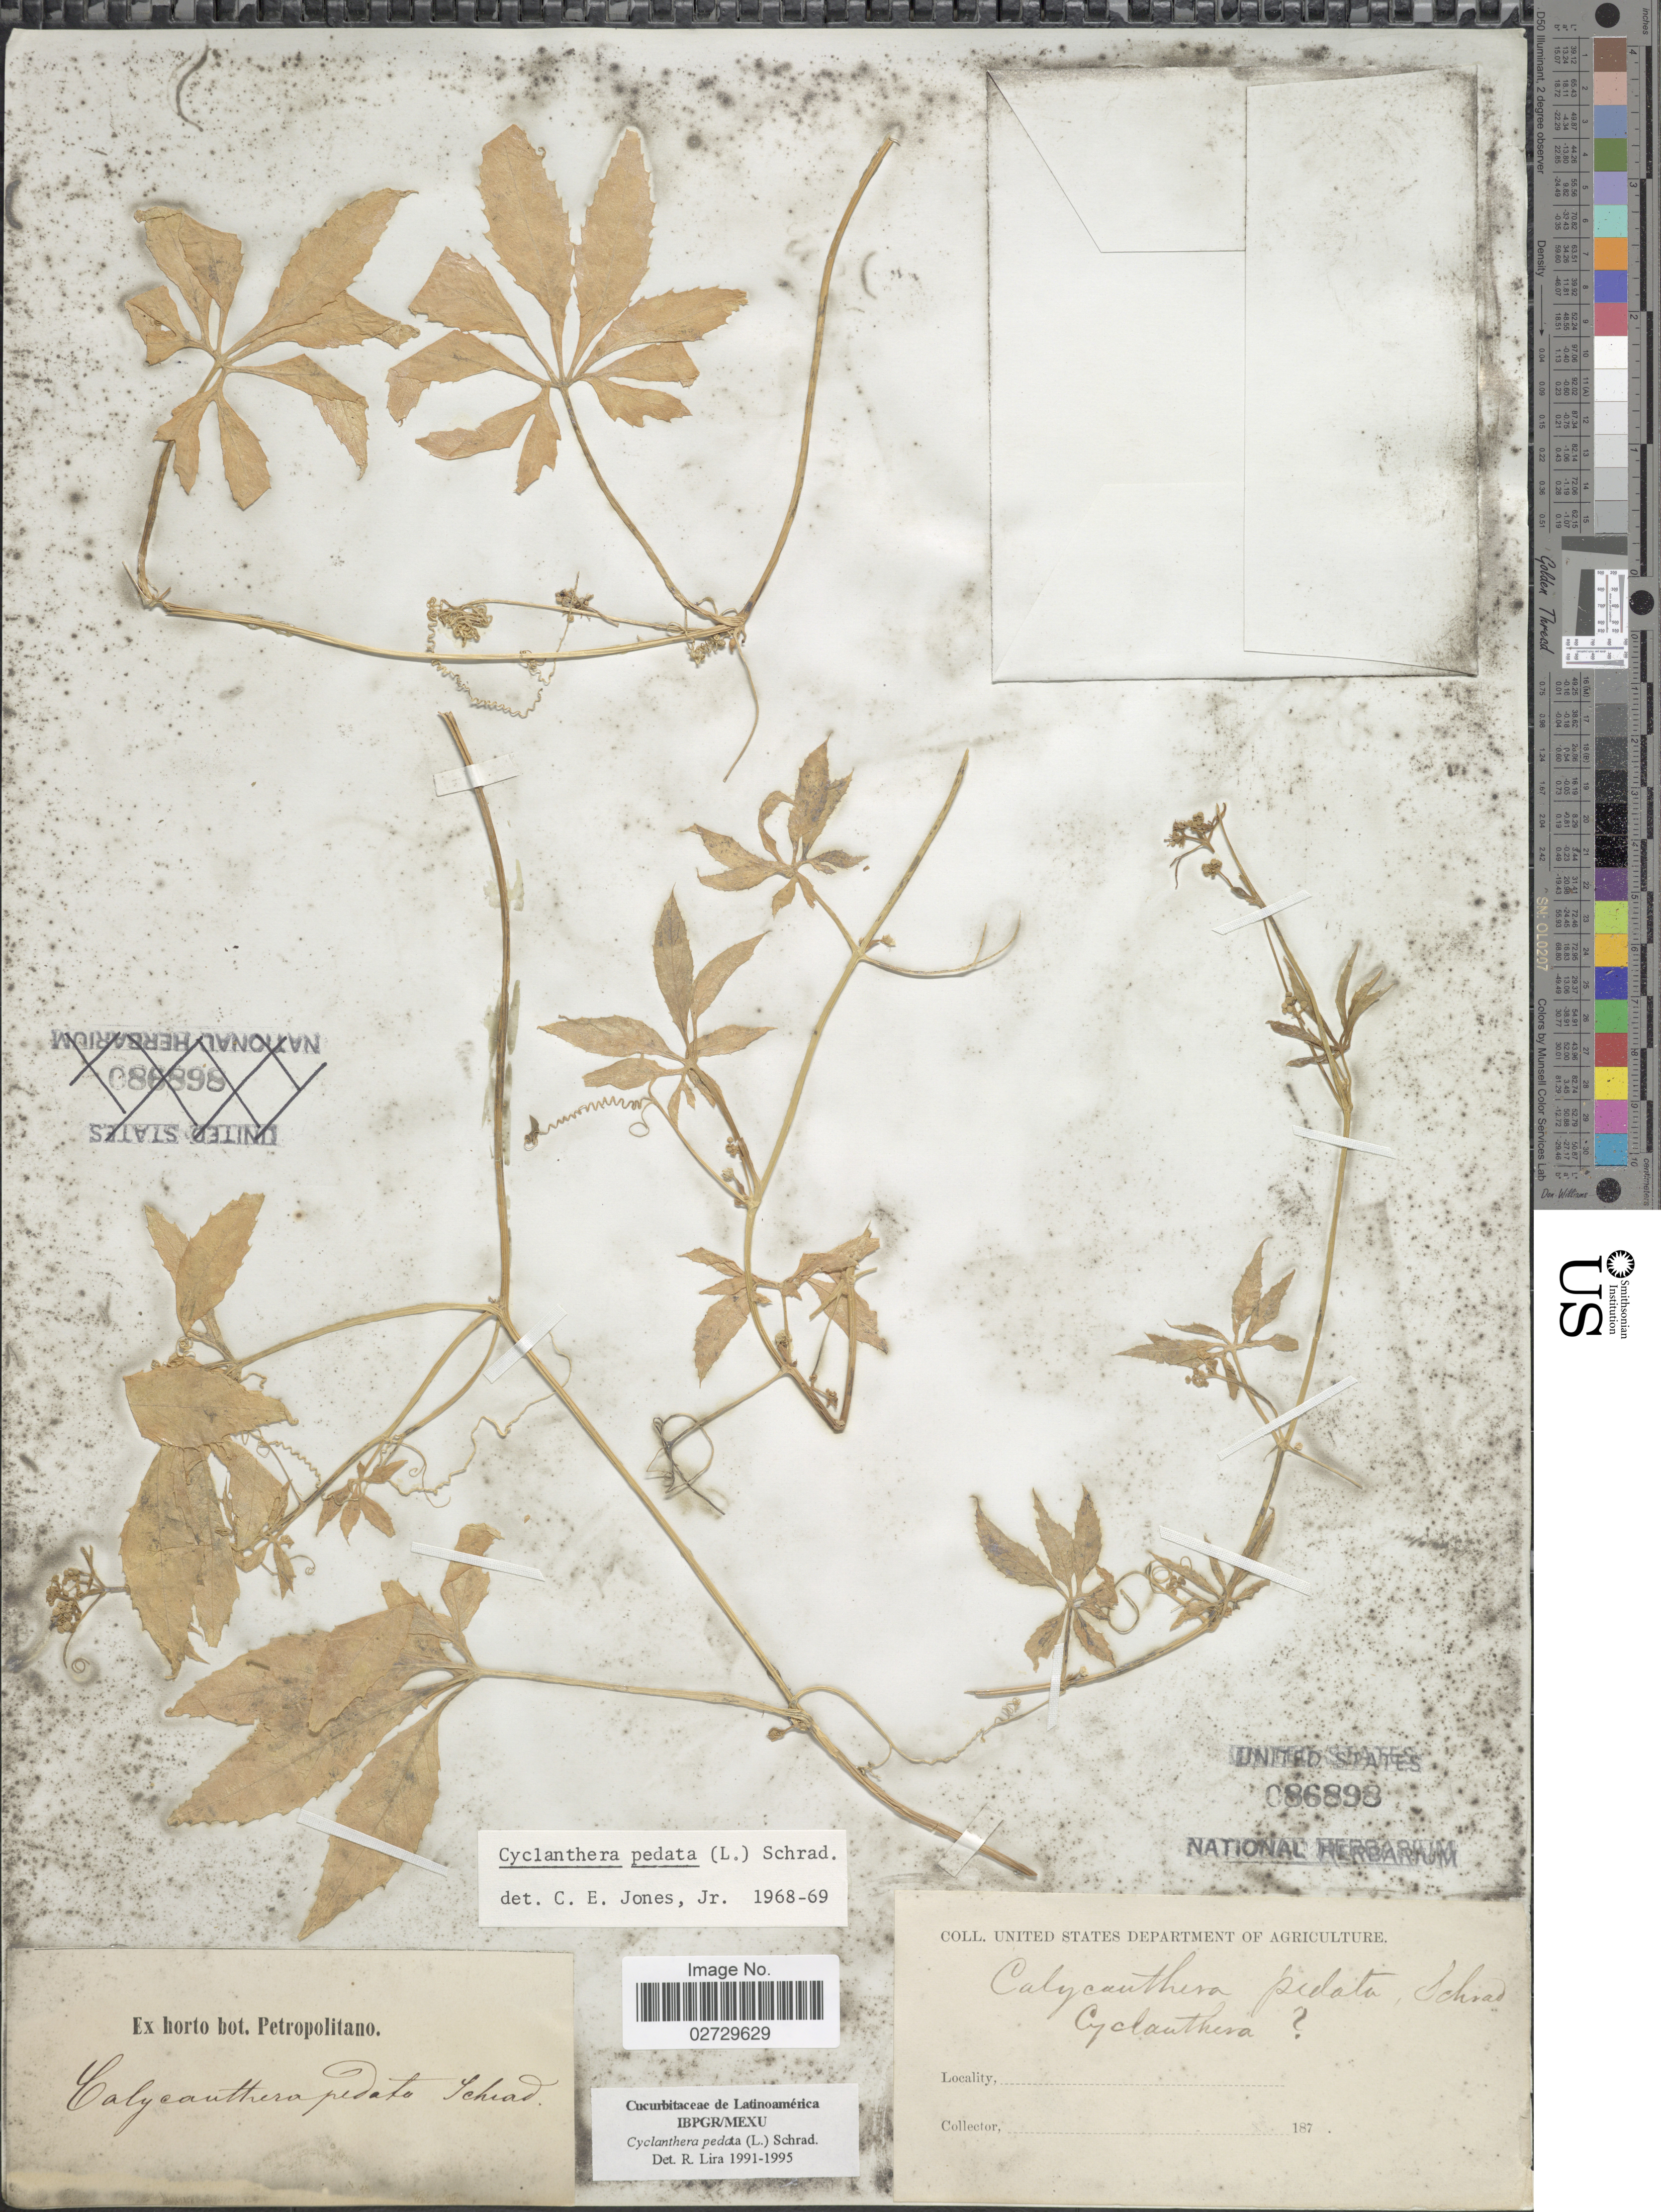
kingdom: Plantae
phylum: Tracheophyta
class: Magnoliopsida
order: Cucurbitales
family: Cucurbitaceae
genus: Cyclanthera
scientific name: Cyclanthera pedata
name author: (L.) Schrad.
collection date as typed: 187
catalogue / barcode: US 86898